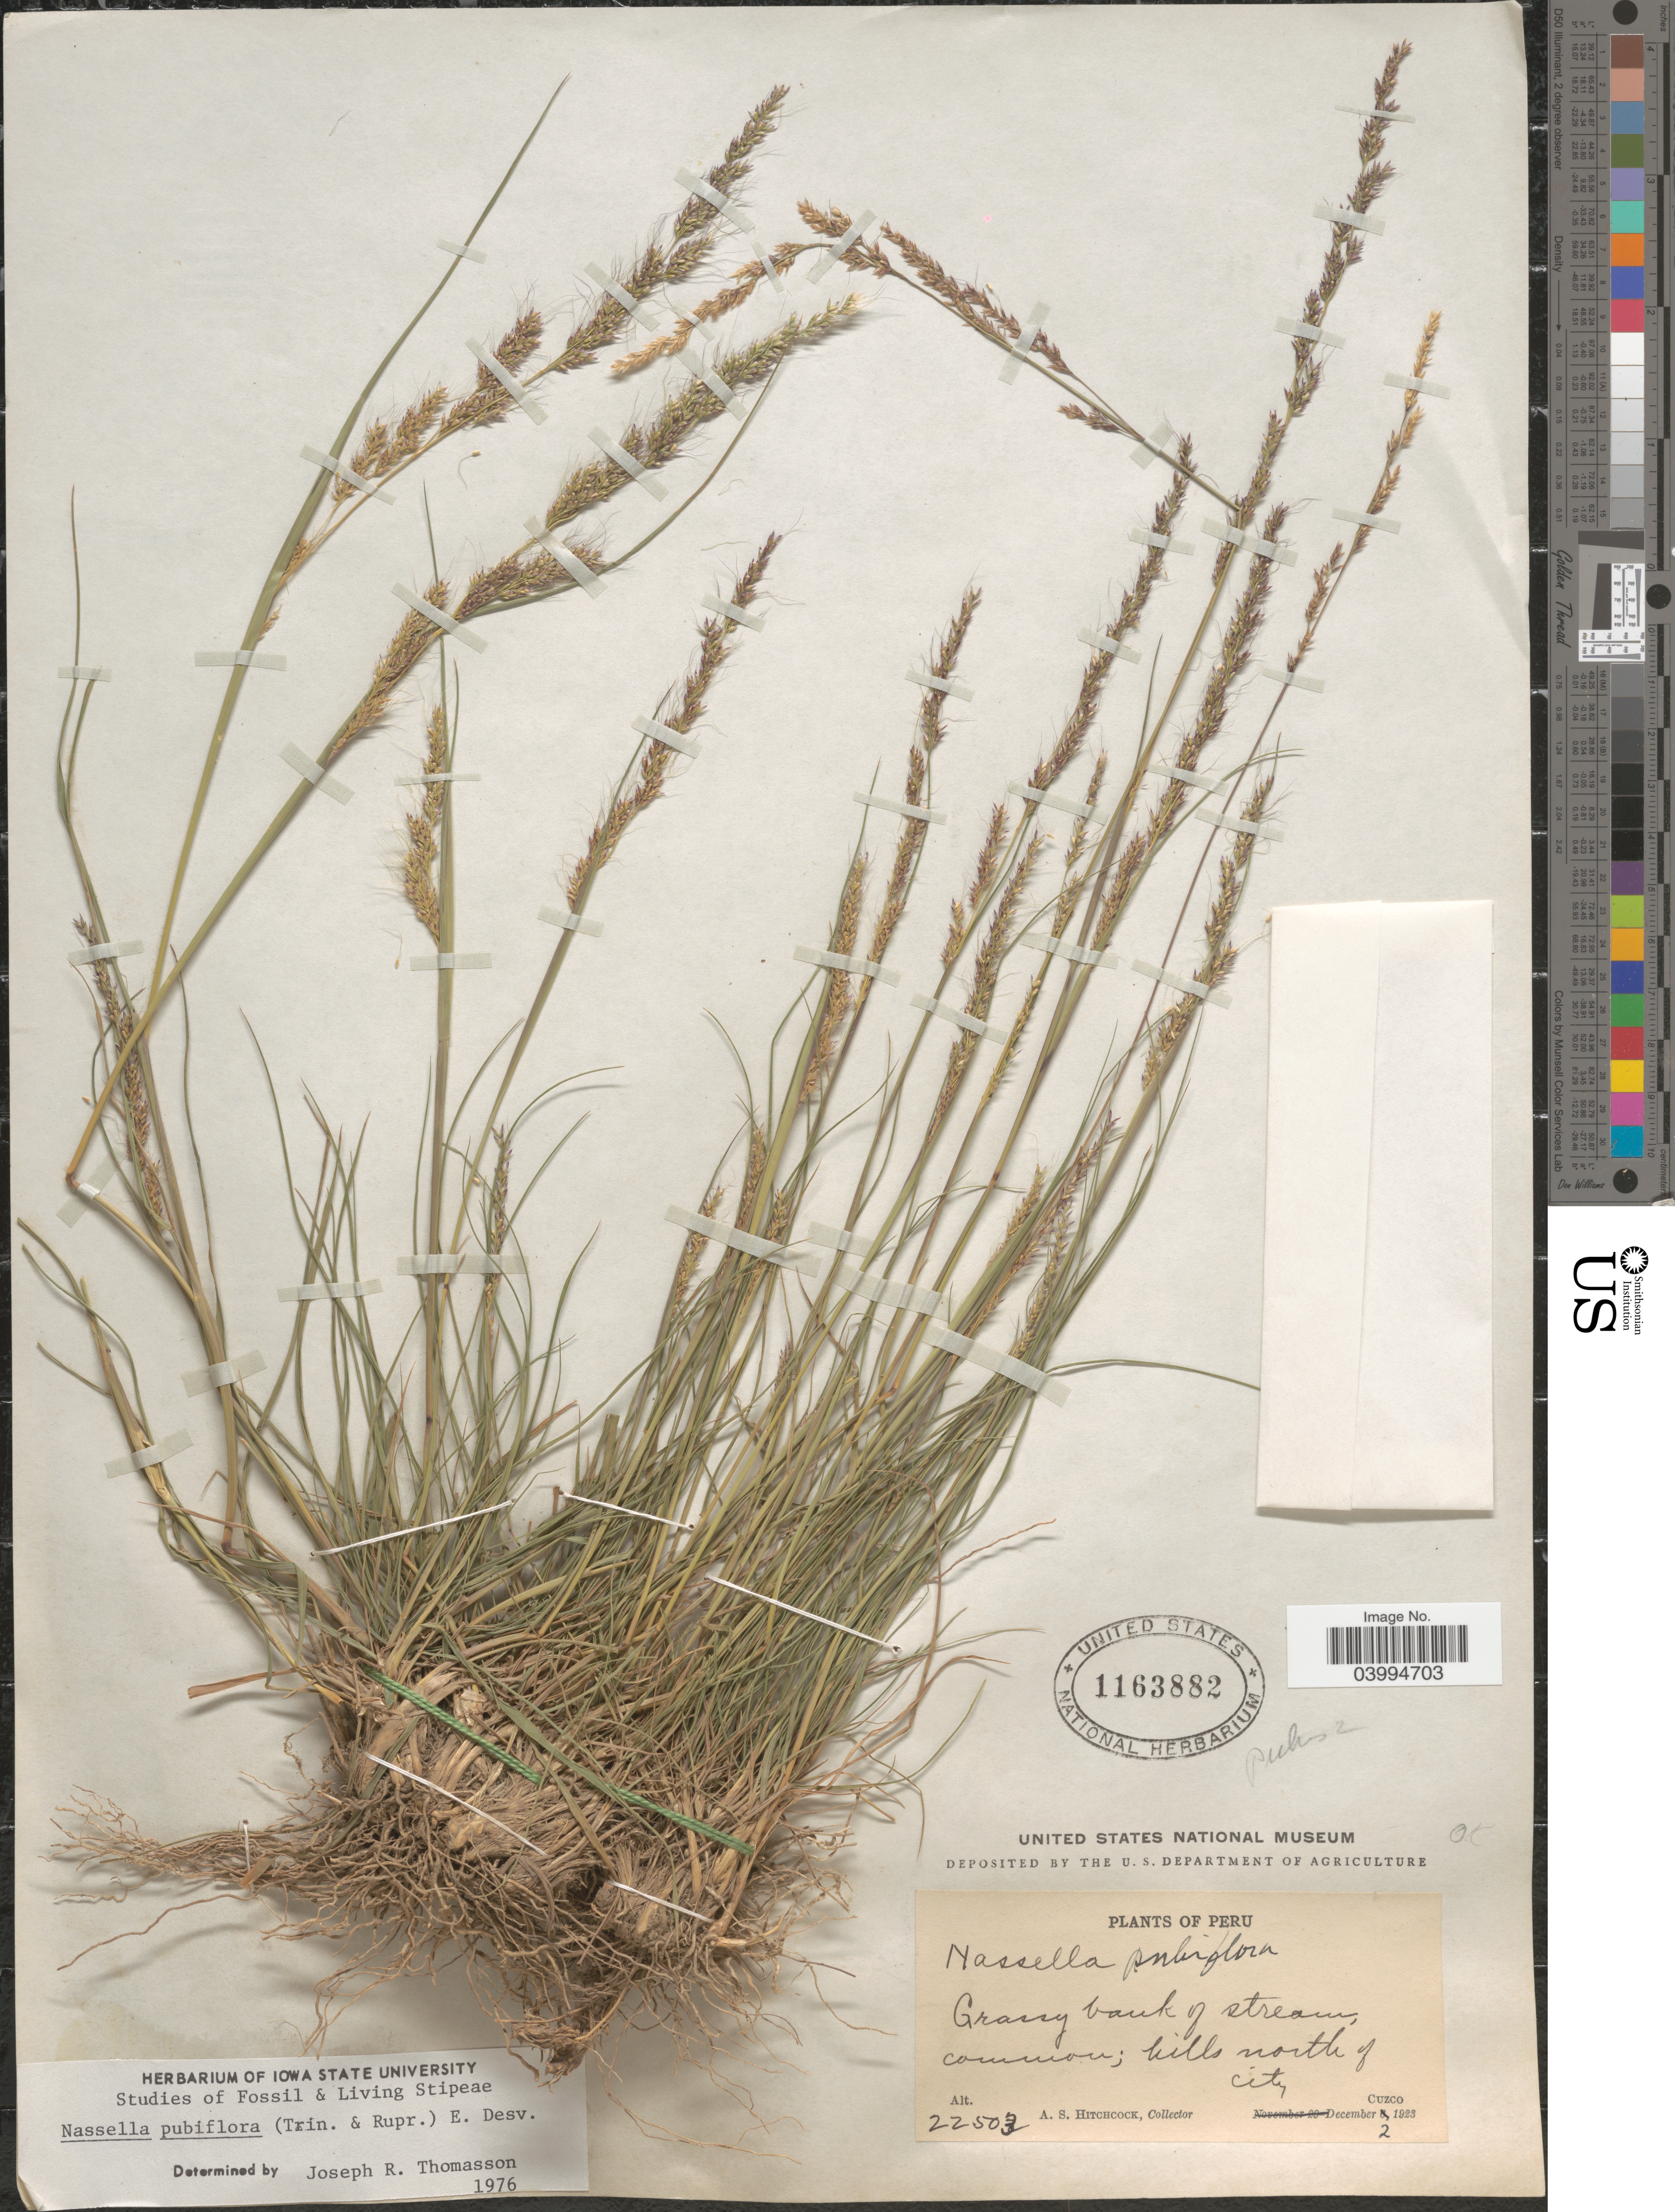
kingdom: Plantae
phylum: Tracheophyta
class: Liliopsida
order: Poales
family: Poaceae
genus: Nassella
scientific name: Nassella pubiflora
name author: (Trin. & Rupr.) É. Desv.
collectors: A. S. Hitchcock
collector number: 22503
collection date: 1923-12-02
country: Peru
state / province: Cusco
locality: Hills north of City Cuzco.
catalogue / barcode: US 1163882